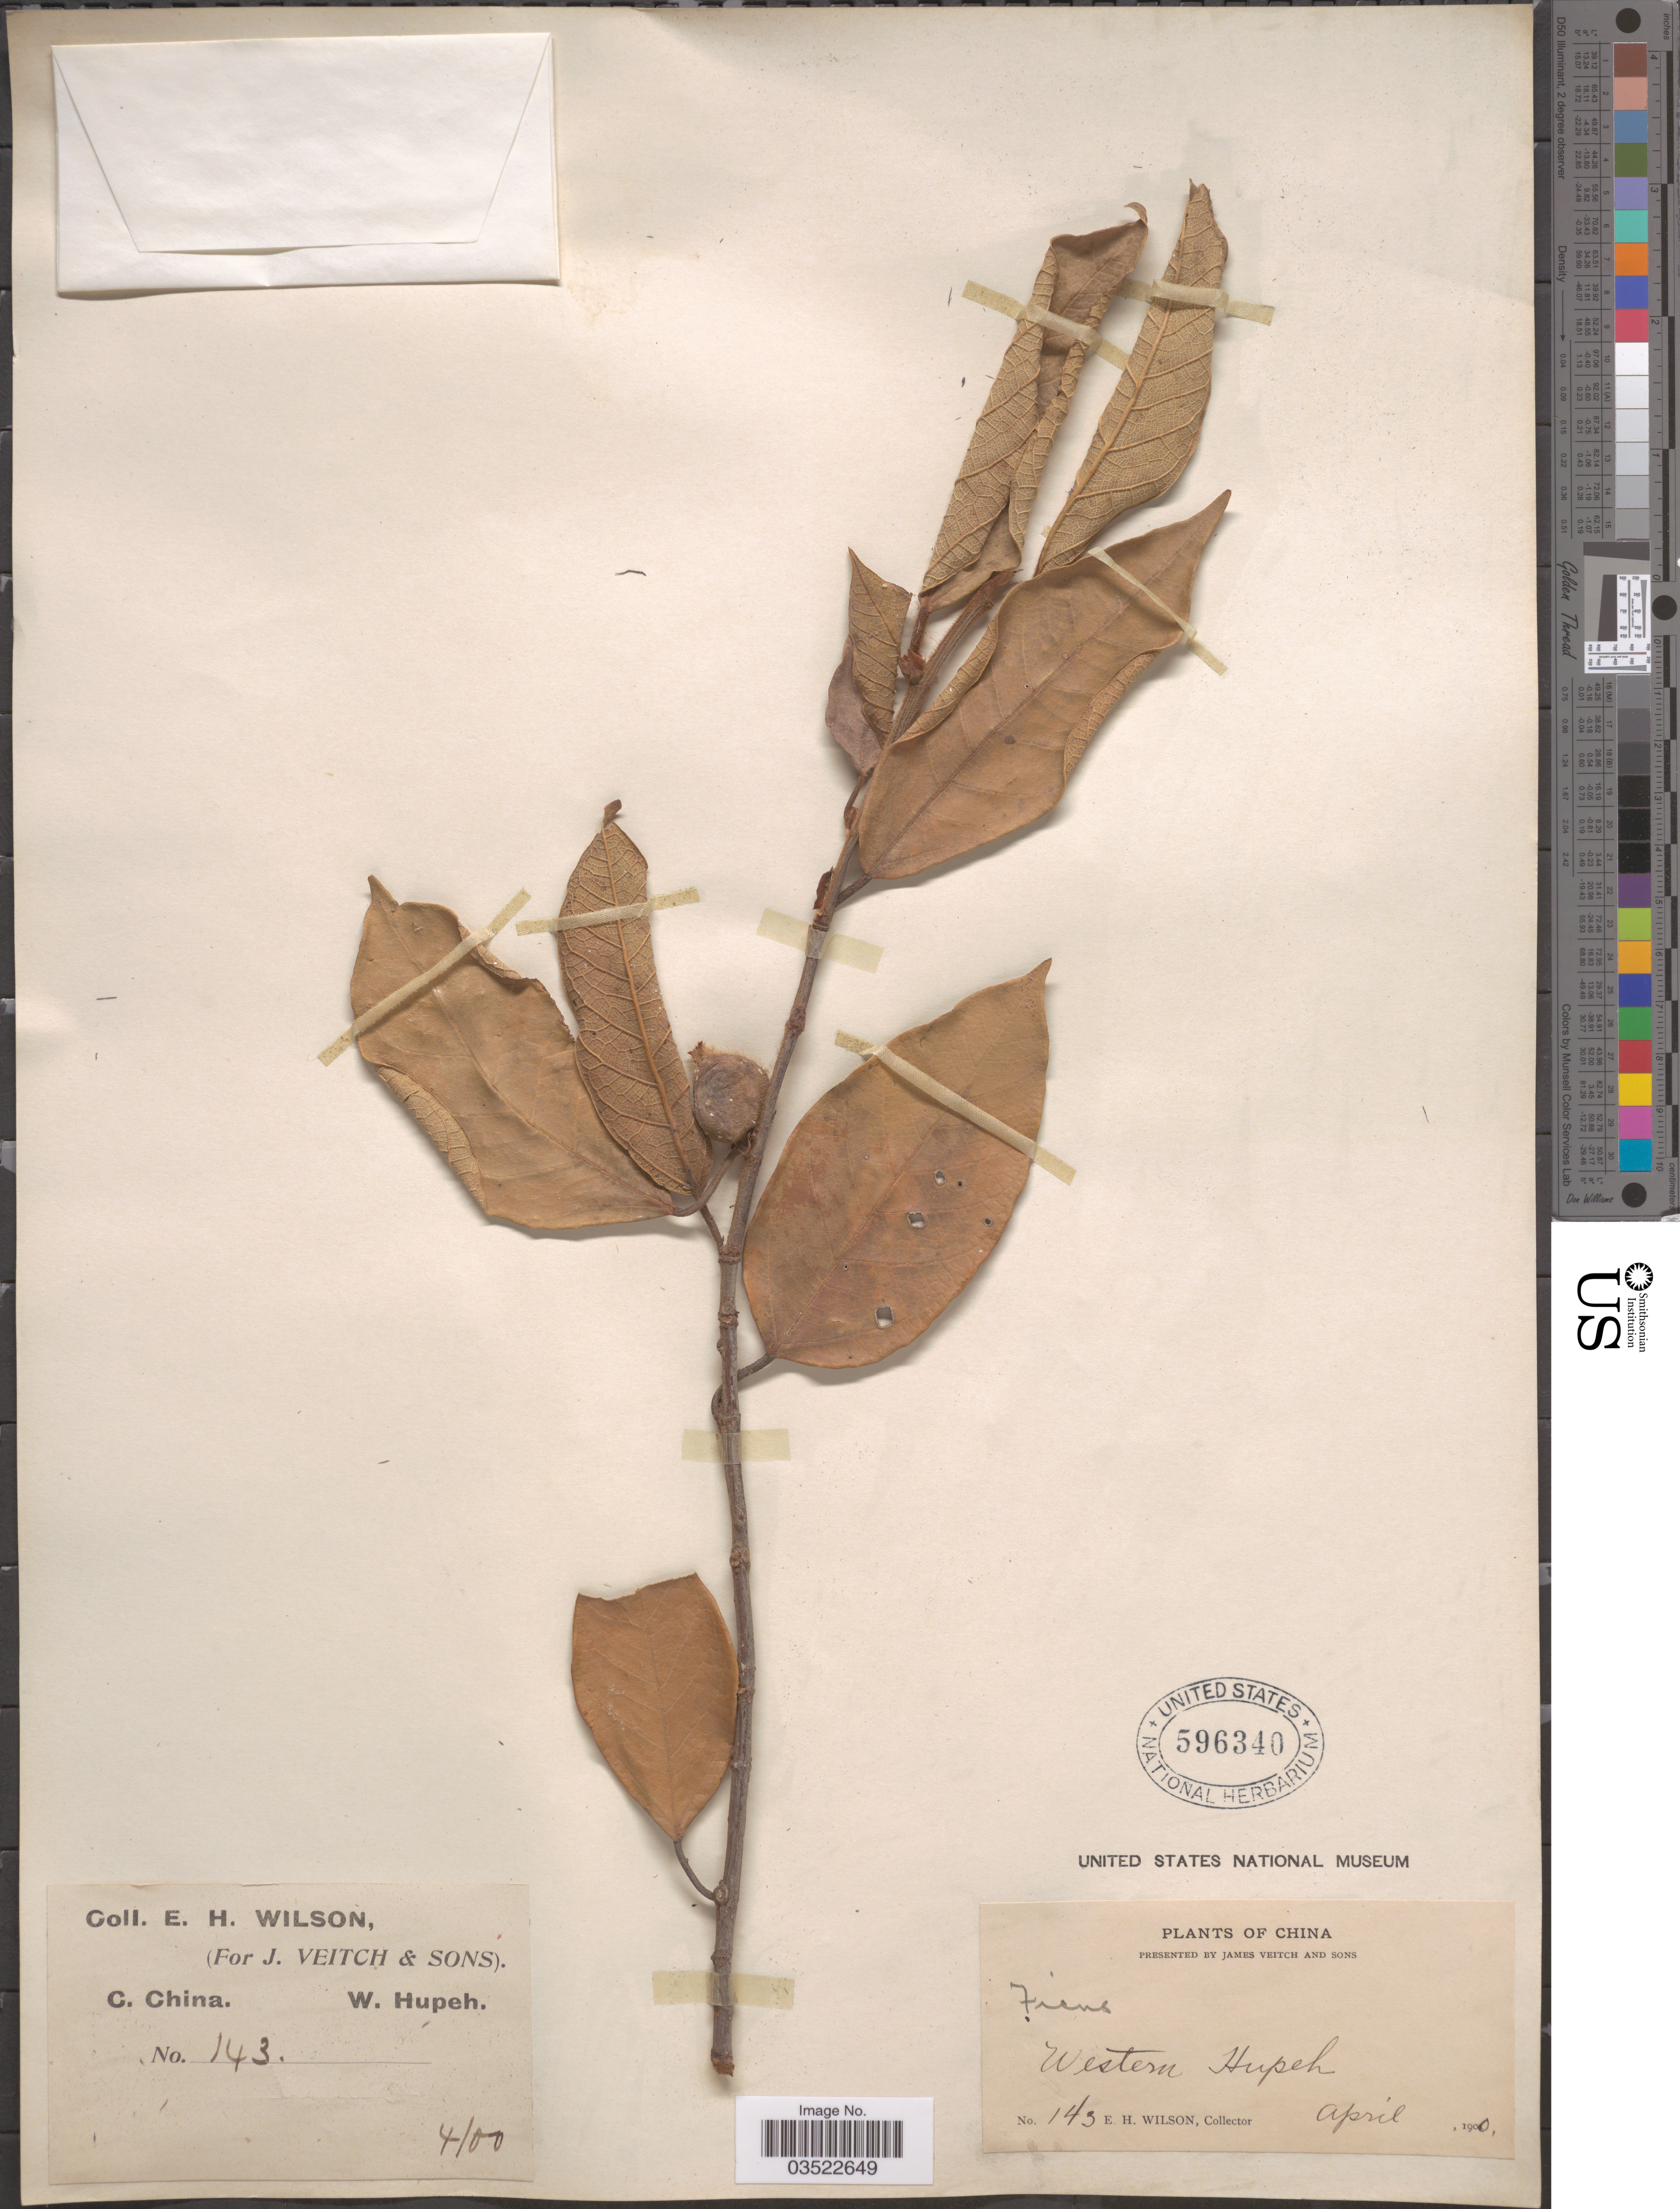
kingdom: Plantae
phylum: Tracheophyta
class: Magnoliopsida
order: Rosales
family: Moraceae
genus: Ficus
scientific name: Ficus sarmentosa var. nipponica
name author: (Franch. & Sav.) Corner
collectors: E. Wilson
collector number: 143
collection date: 1900-04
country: China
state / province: Hubei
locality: Western Hupeh. C. China.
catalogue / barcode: US 596340